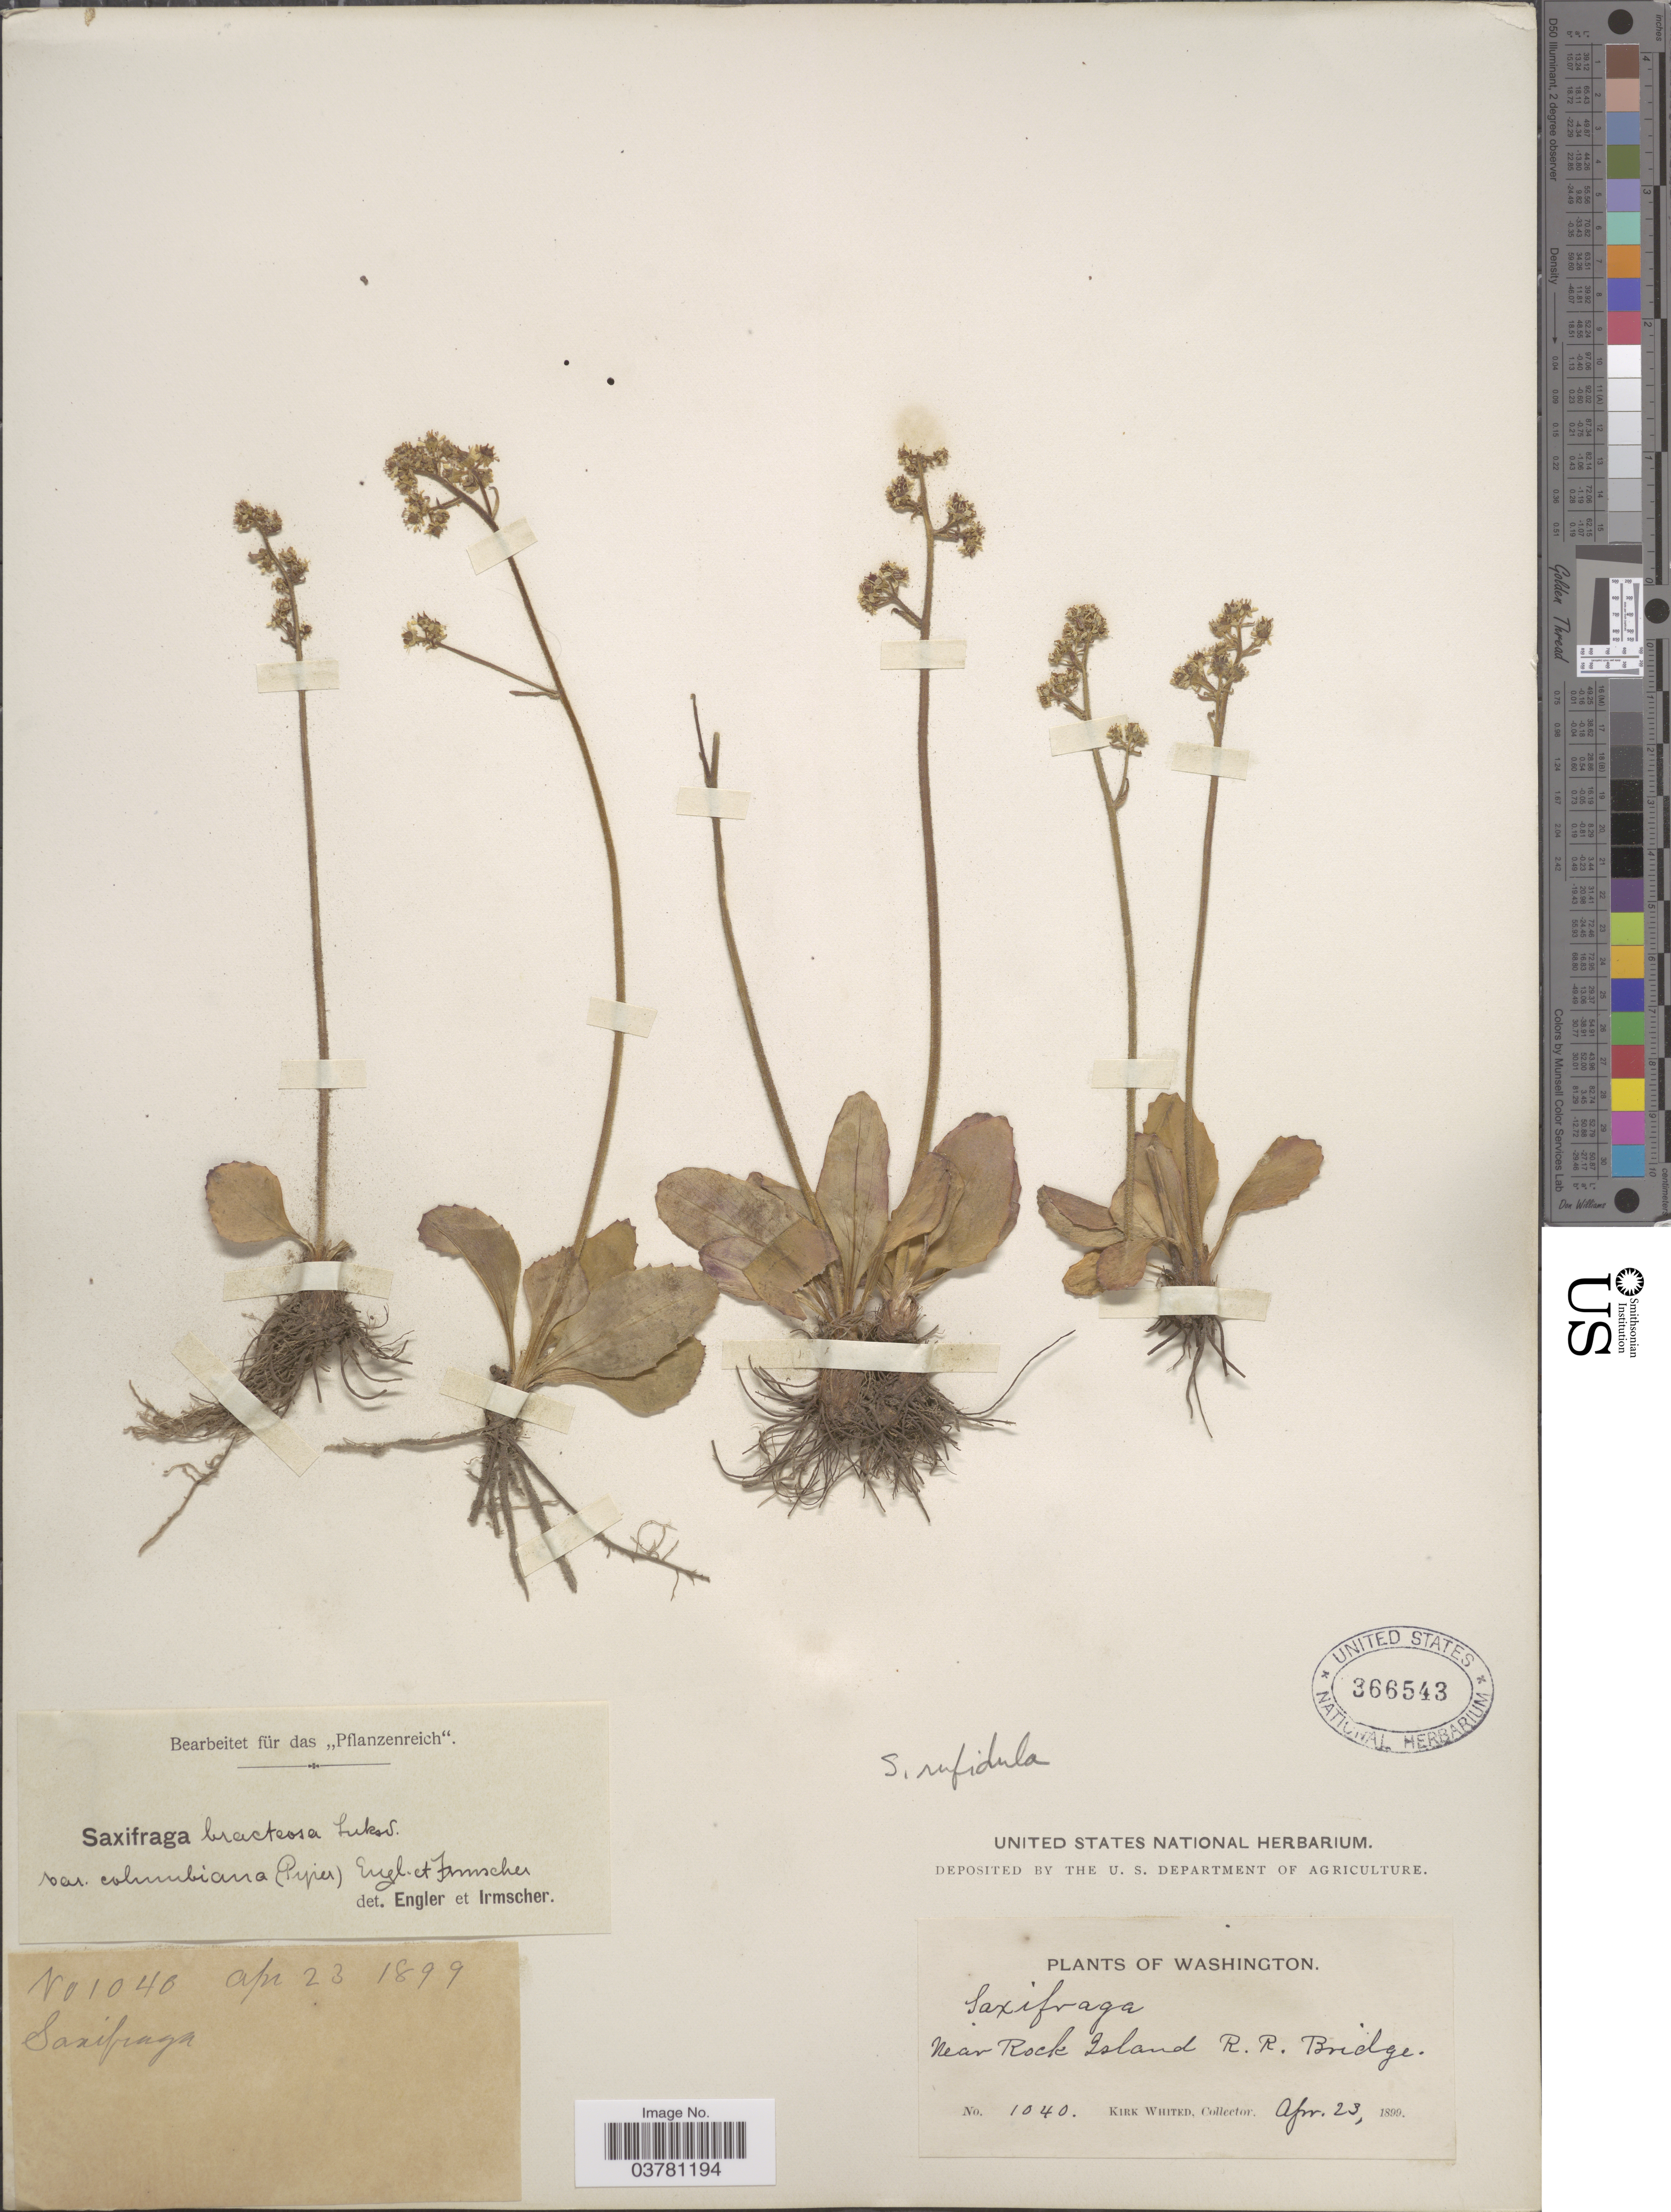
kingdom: Plantae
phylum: Tracheophyta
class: Magnoliopsida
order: Saxifragales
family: Saxifragaceae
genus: Micranthes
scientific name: Micranthes rufidula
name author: Small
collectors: K. Whited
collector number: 1040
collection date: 1899-04-23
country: United States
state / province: Washington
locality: Near Rock Island, R.R. Bridge.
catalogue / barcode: US 366543